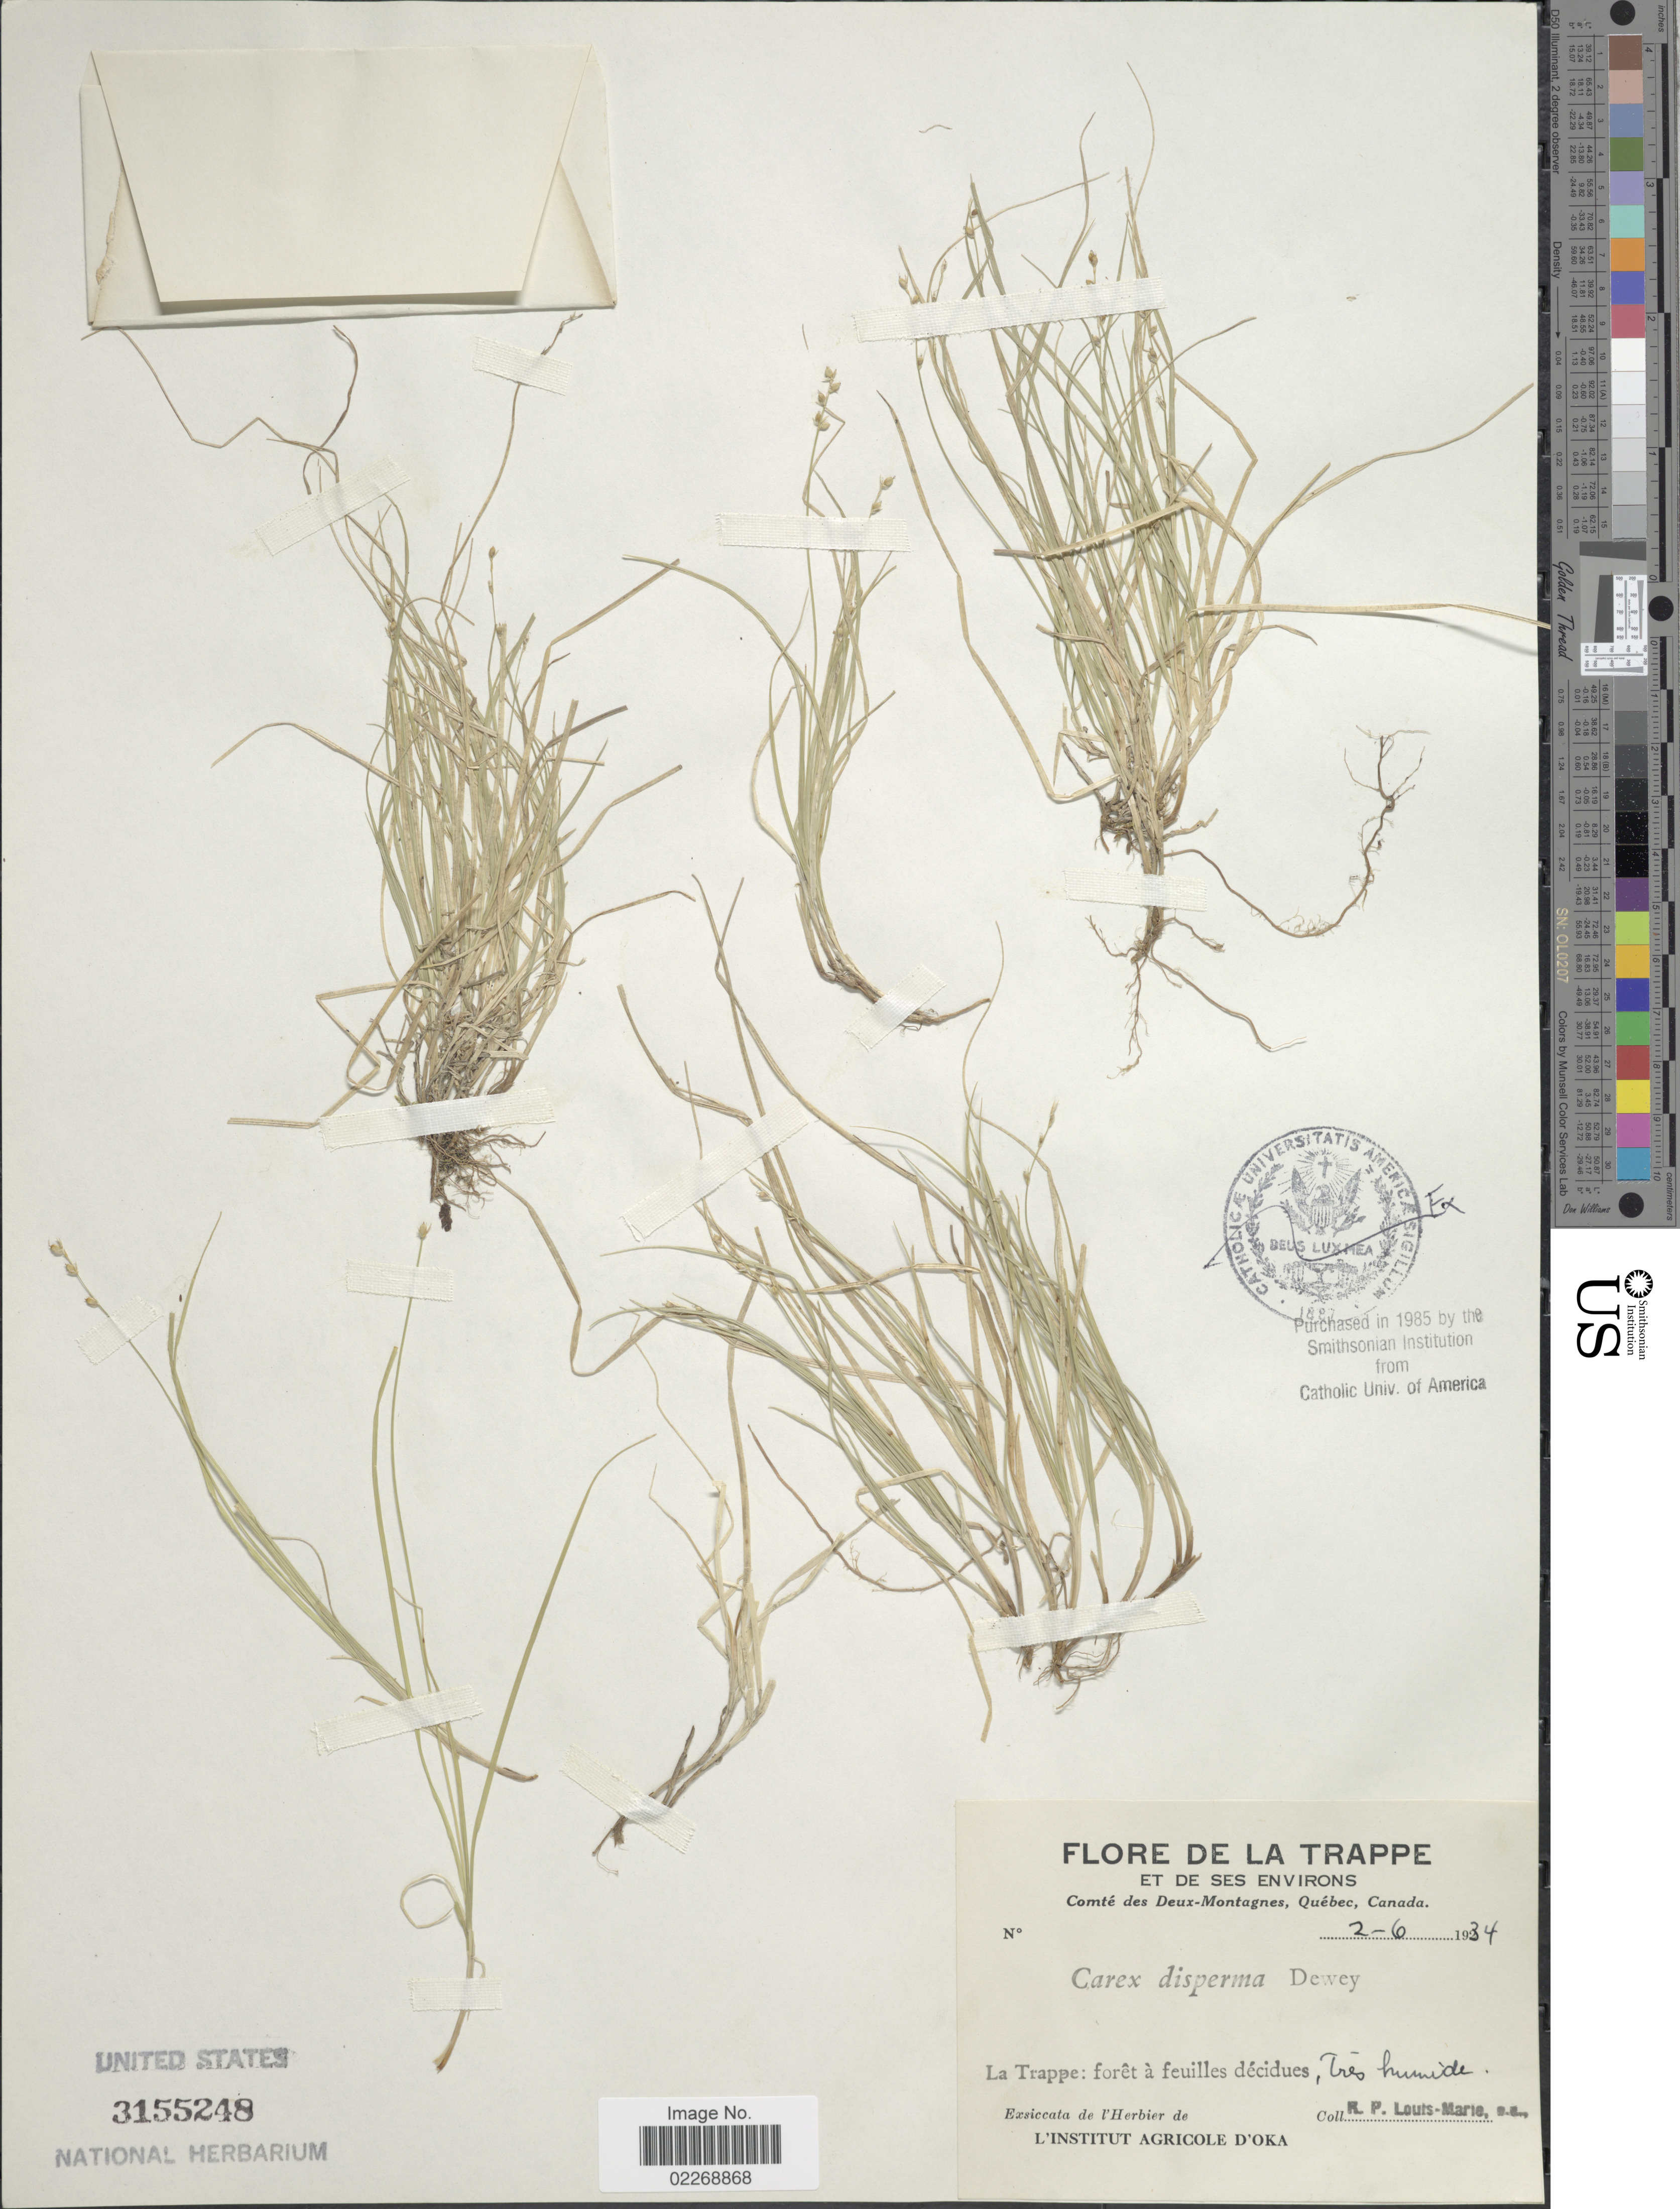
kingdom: Plantae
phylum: Tracheophyta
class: Liliopsida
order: Poales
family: Cyperaceae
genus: Carex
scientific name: Carex disperma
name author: Dewey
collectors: R. Louis-Marie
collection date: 1934-06-02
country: Canada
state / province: Quebec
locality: De La Trappe Et De Ses Environs, Comté des Deux-Montagnes, la Trappe: forêt à feuilles décidues, Tres humide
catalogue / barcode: US 3155248